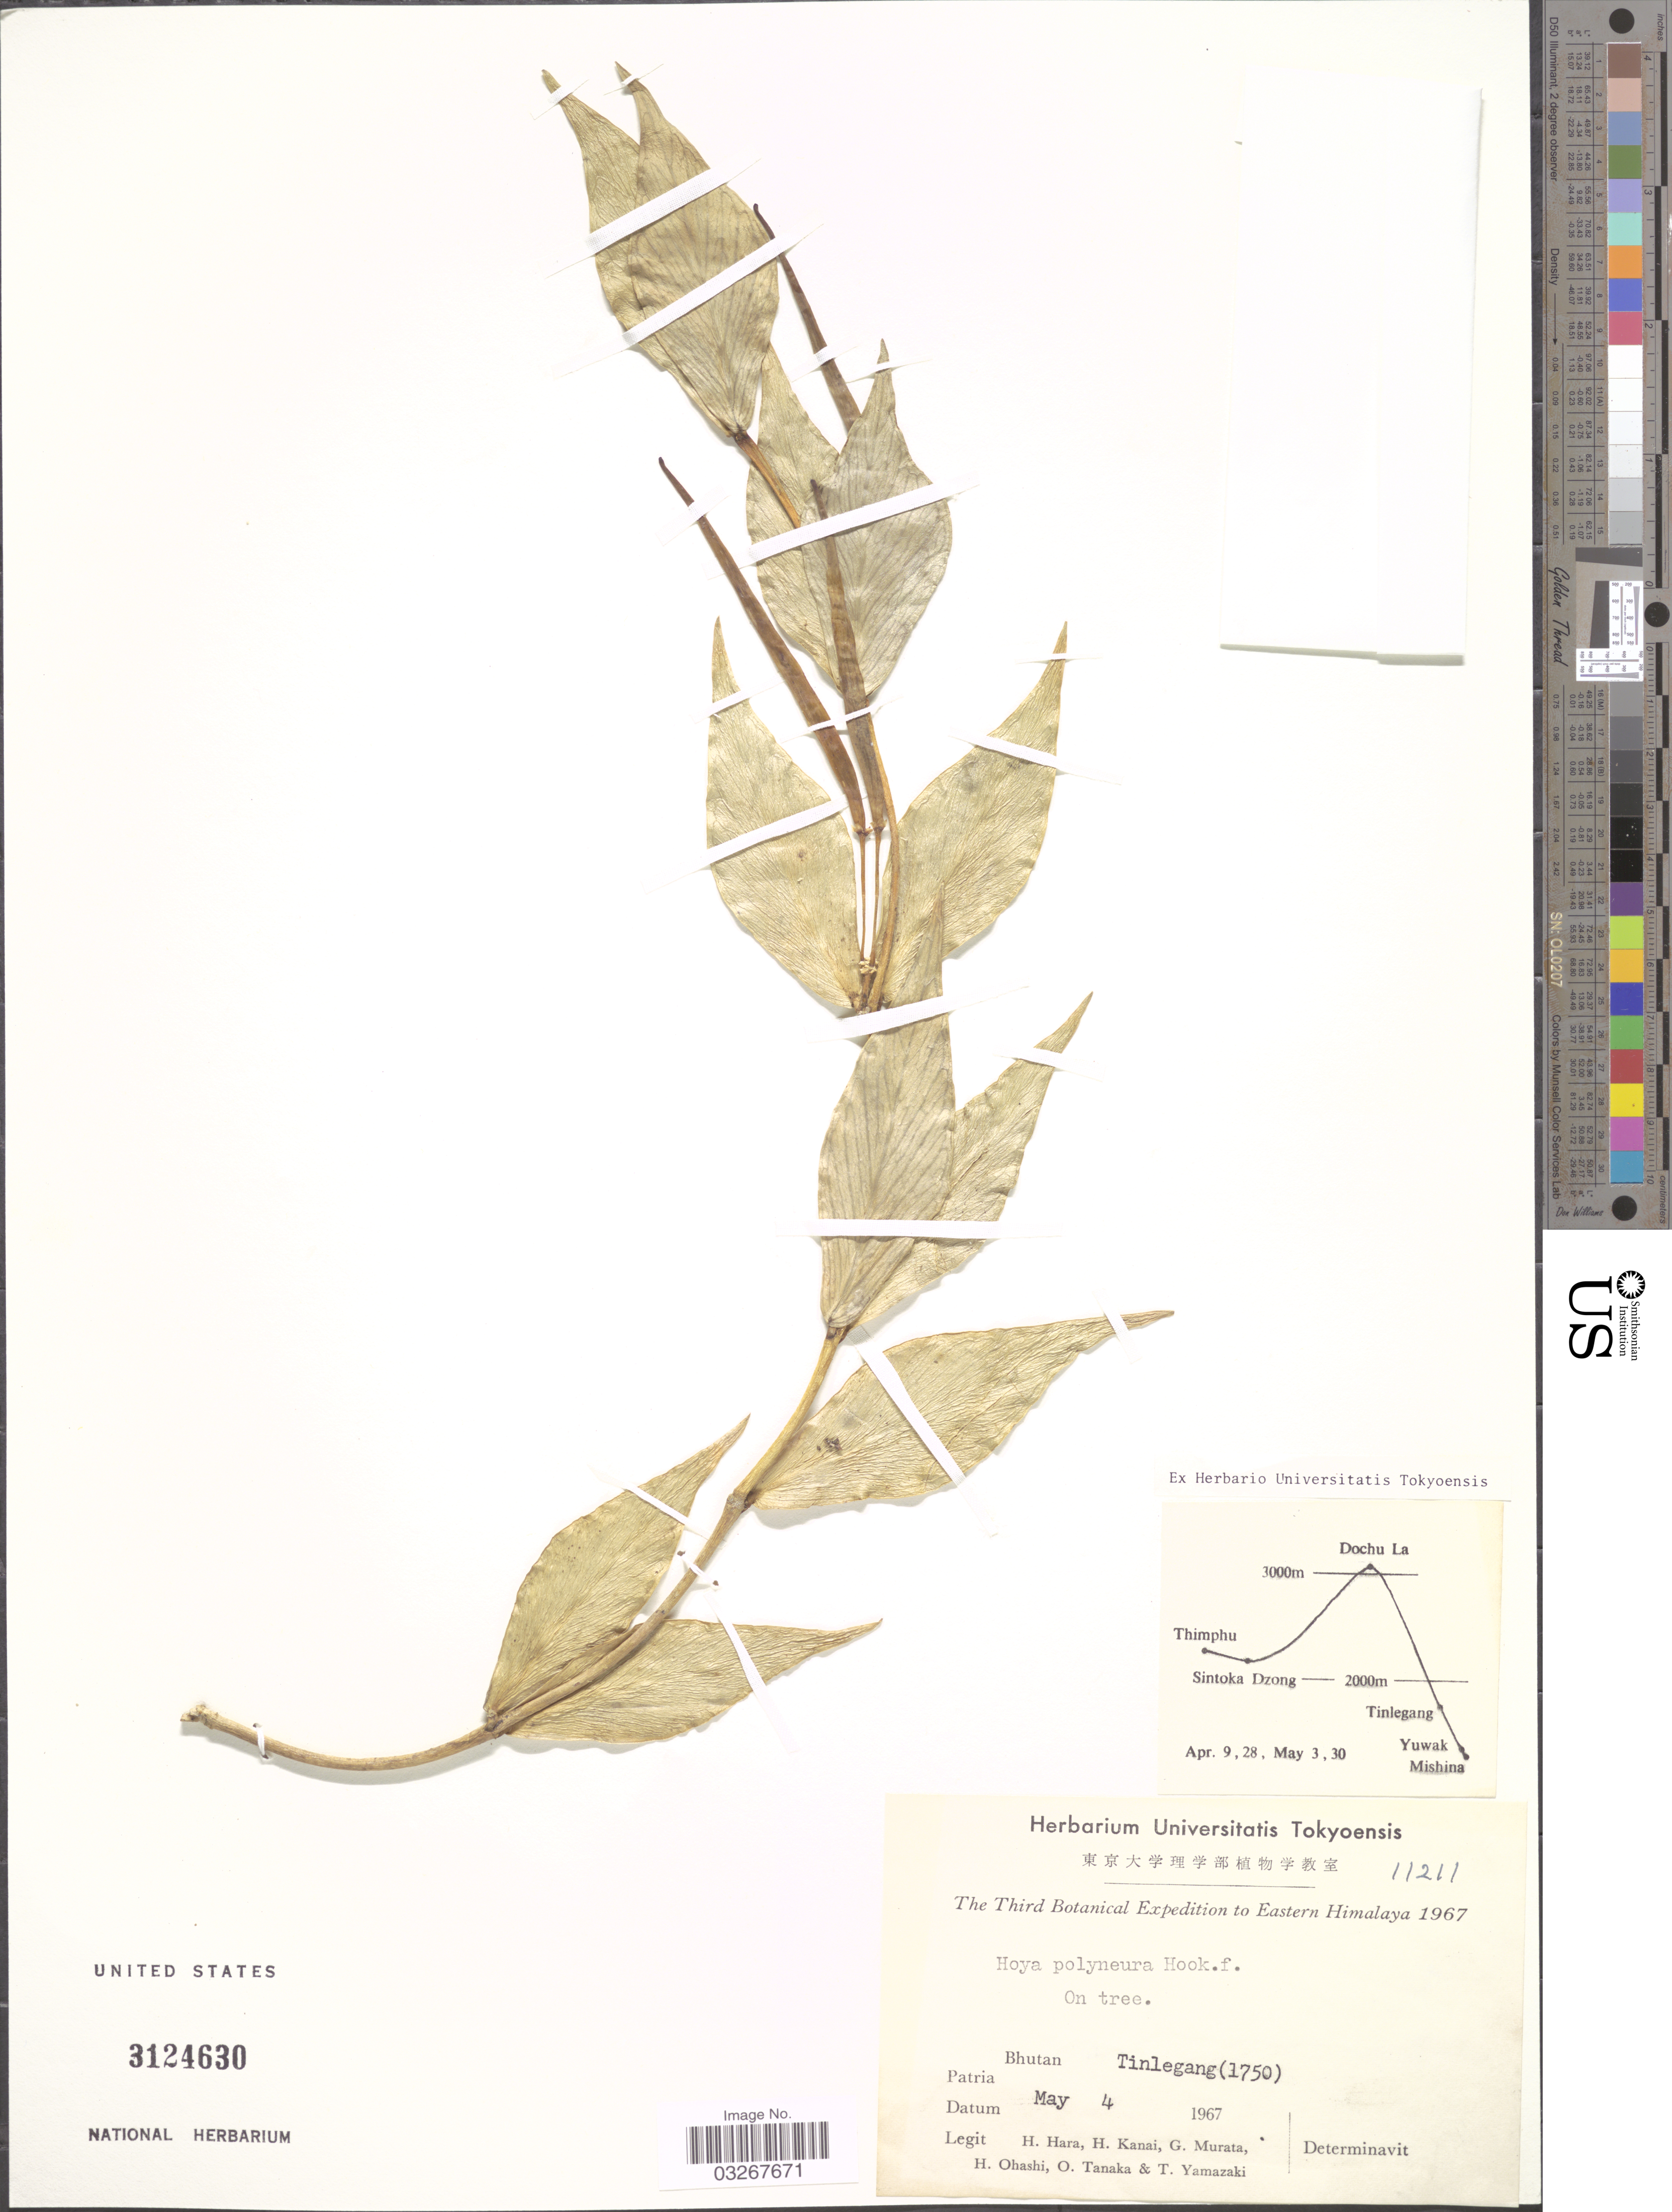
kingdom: Plantae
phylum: Tracheophyta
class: Magnoliopsida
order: Gentianales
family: Apocynaceae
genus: Hoya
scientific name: Hoya polyneura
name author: Hook. f.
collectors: H. Hara, H. Kanai, G. Murata, H. Ohashi & et al.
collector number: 11211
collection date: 1967-05-04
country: Bhutan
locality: Eastern Himalaya, Bhutan, Tinlegang.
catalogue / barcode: US 3124630